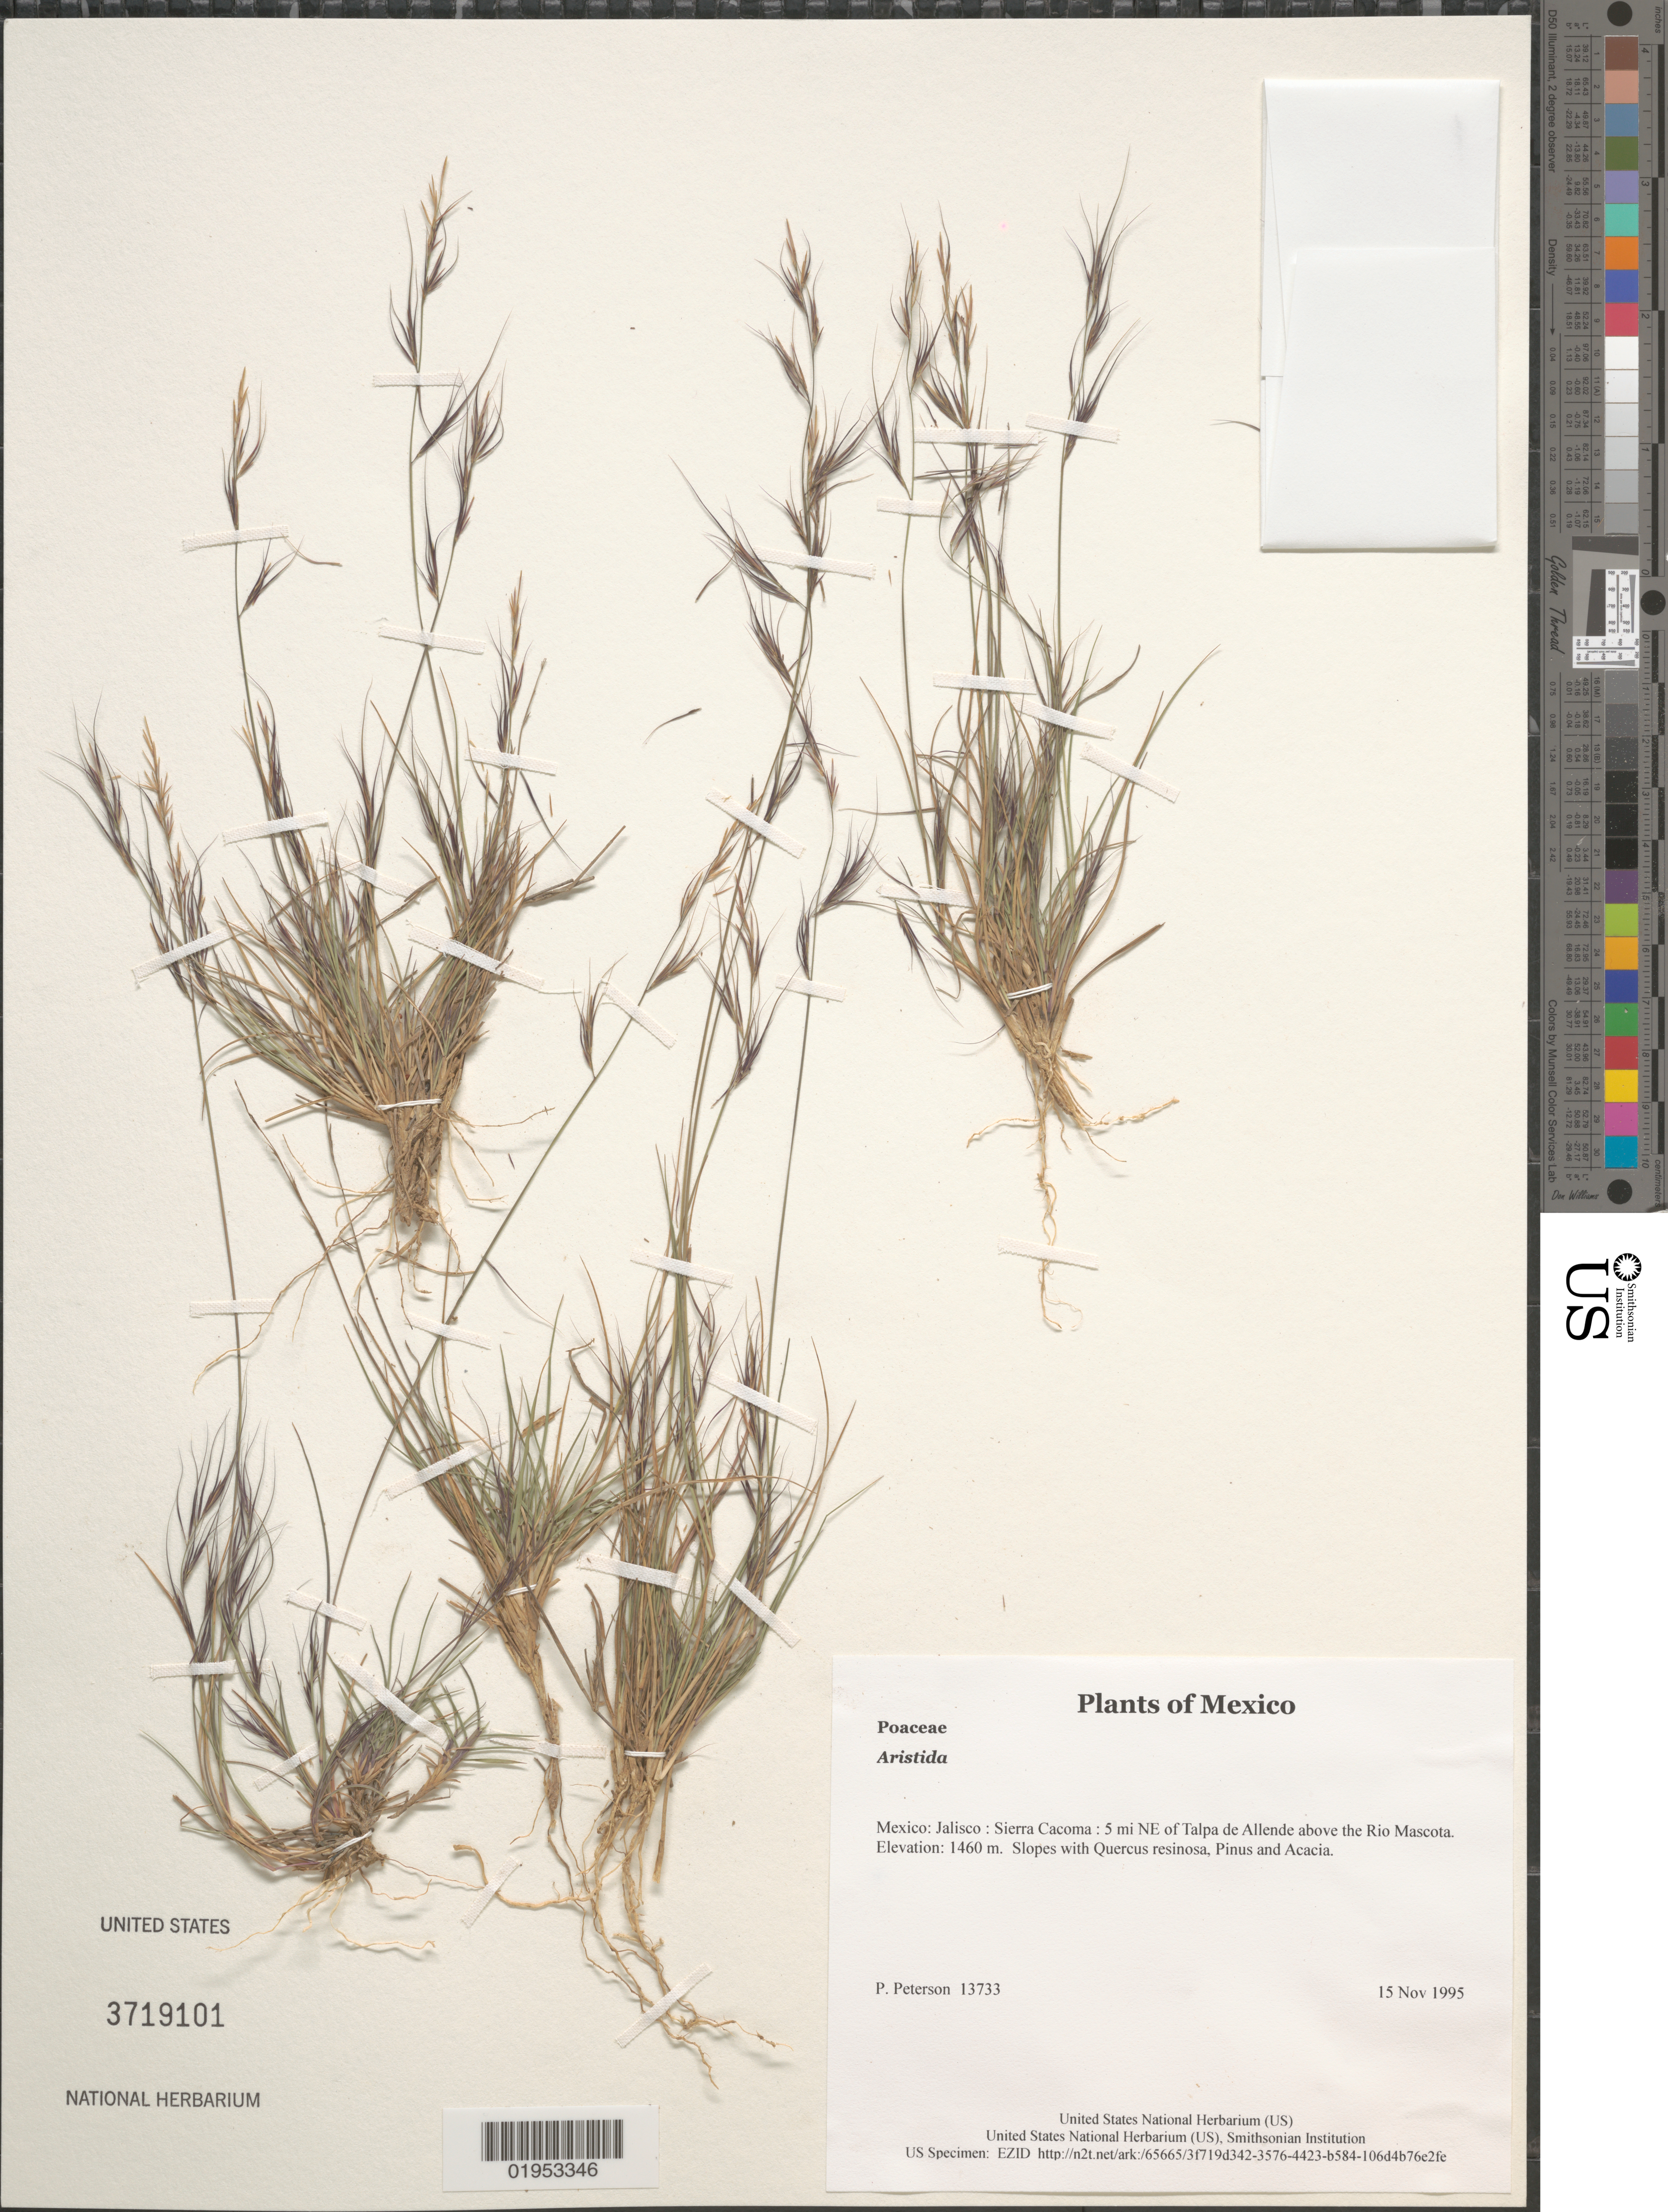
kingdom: Plantae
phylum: Tracheophyta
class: Liliopsida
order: Poales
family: Poaceae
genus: Aristida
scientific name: Aristida sp.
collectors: P. M. Peterson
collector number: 13733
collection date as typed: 15 Nov 1995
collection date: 1995-11-15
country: Mexico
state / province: Jalisco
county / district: Sierra Cacoma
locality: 5 mi NE of Talpa de Allende above the Rio Mascota.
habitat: Slopes with Quercus resinosa, Pinus and Acacia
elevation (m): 1460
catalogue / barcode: US 3719101